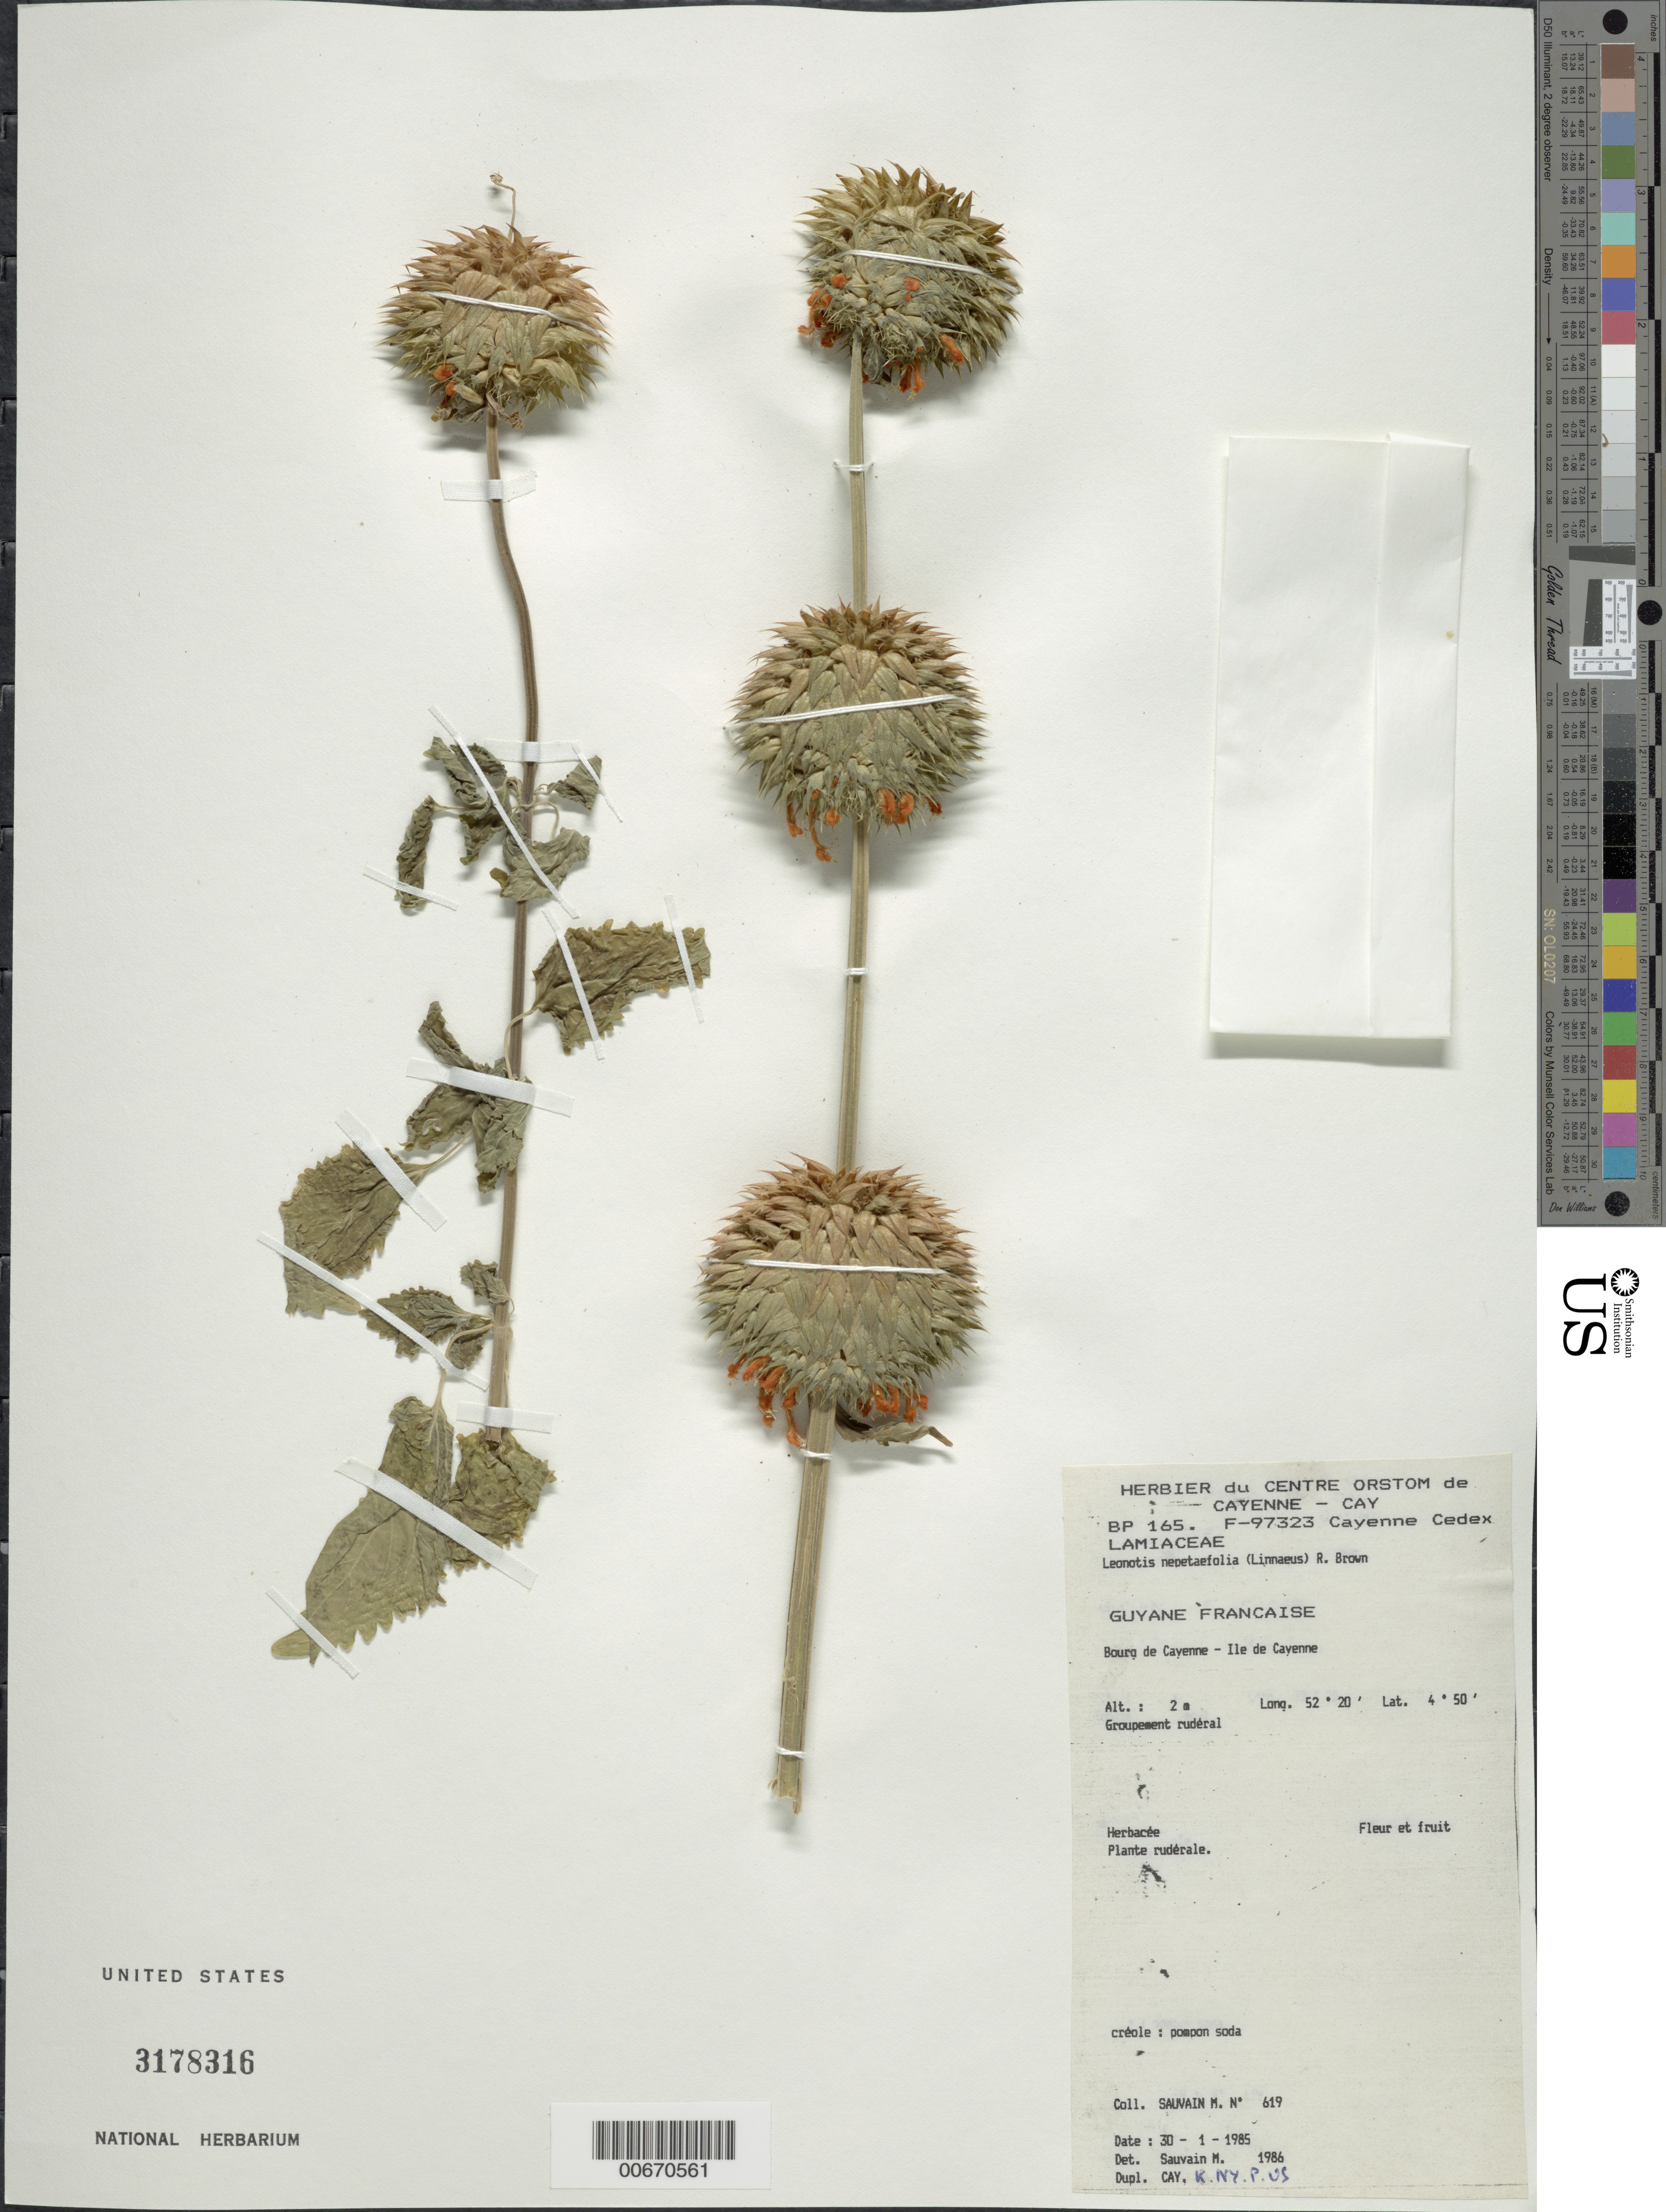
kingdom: Plantae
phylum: Tracheophyta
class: Magnoliopsida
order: Lamiales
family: Lamiaceae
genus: Leonotis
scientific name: Leonotis nepetifolia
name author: (L.) R. Br.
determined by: Sauvain, M.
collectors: M. Sauvain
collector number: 619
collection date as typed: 30-Jan-85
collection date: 1985-01-30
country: French Guiana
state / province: Cayenne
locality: Ile de Cayenne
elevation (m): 2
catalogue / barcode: US 3178316